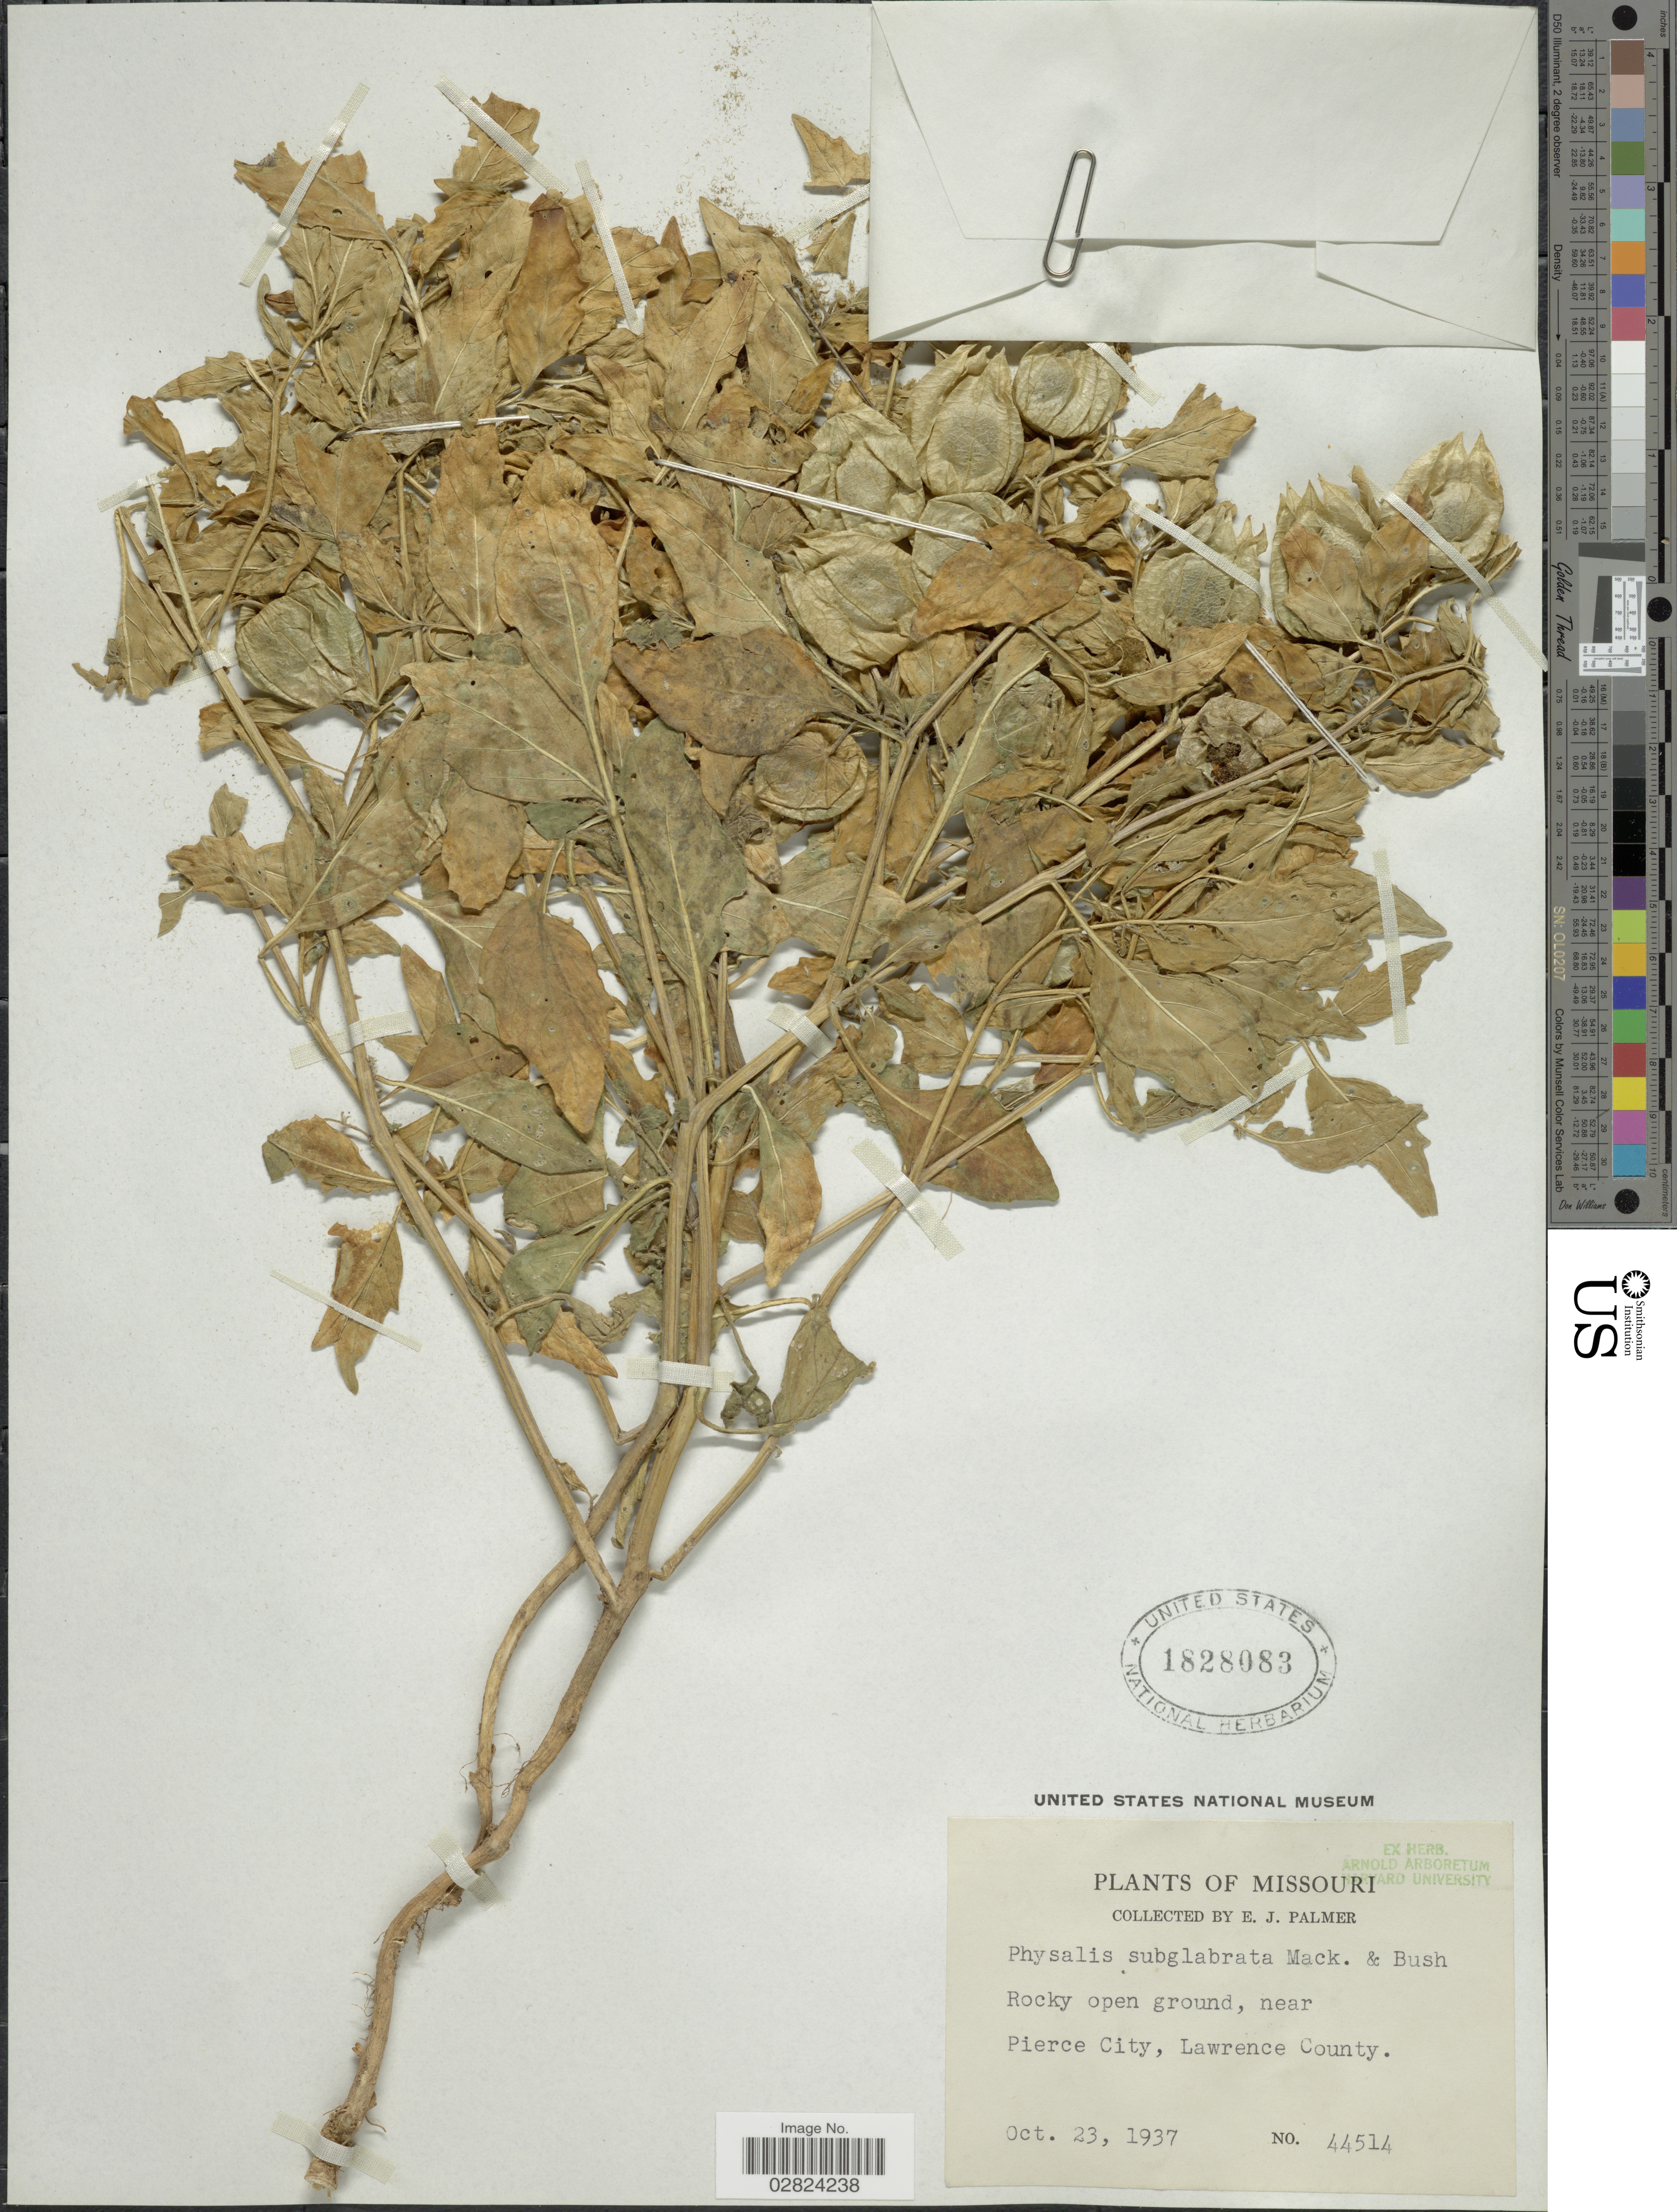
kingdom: Plantae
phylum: Tracheophyta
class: Magnoliopsida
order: Solanales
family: Solanaceae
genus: Physalis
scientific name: Physalis subglabrata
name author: Mack. & Bush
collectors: E. J. Palmer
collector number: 44514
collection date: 1937-10-23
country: United States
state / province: Missouri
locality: Near Pierce City, Lawrence County.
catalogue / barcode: US 1828083